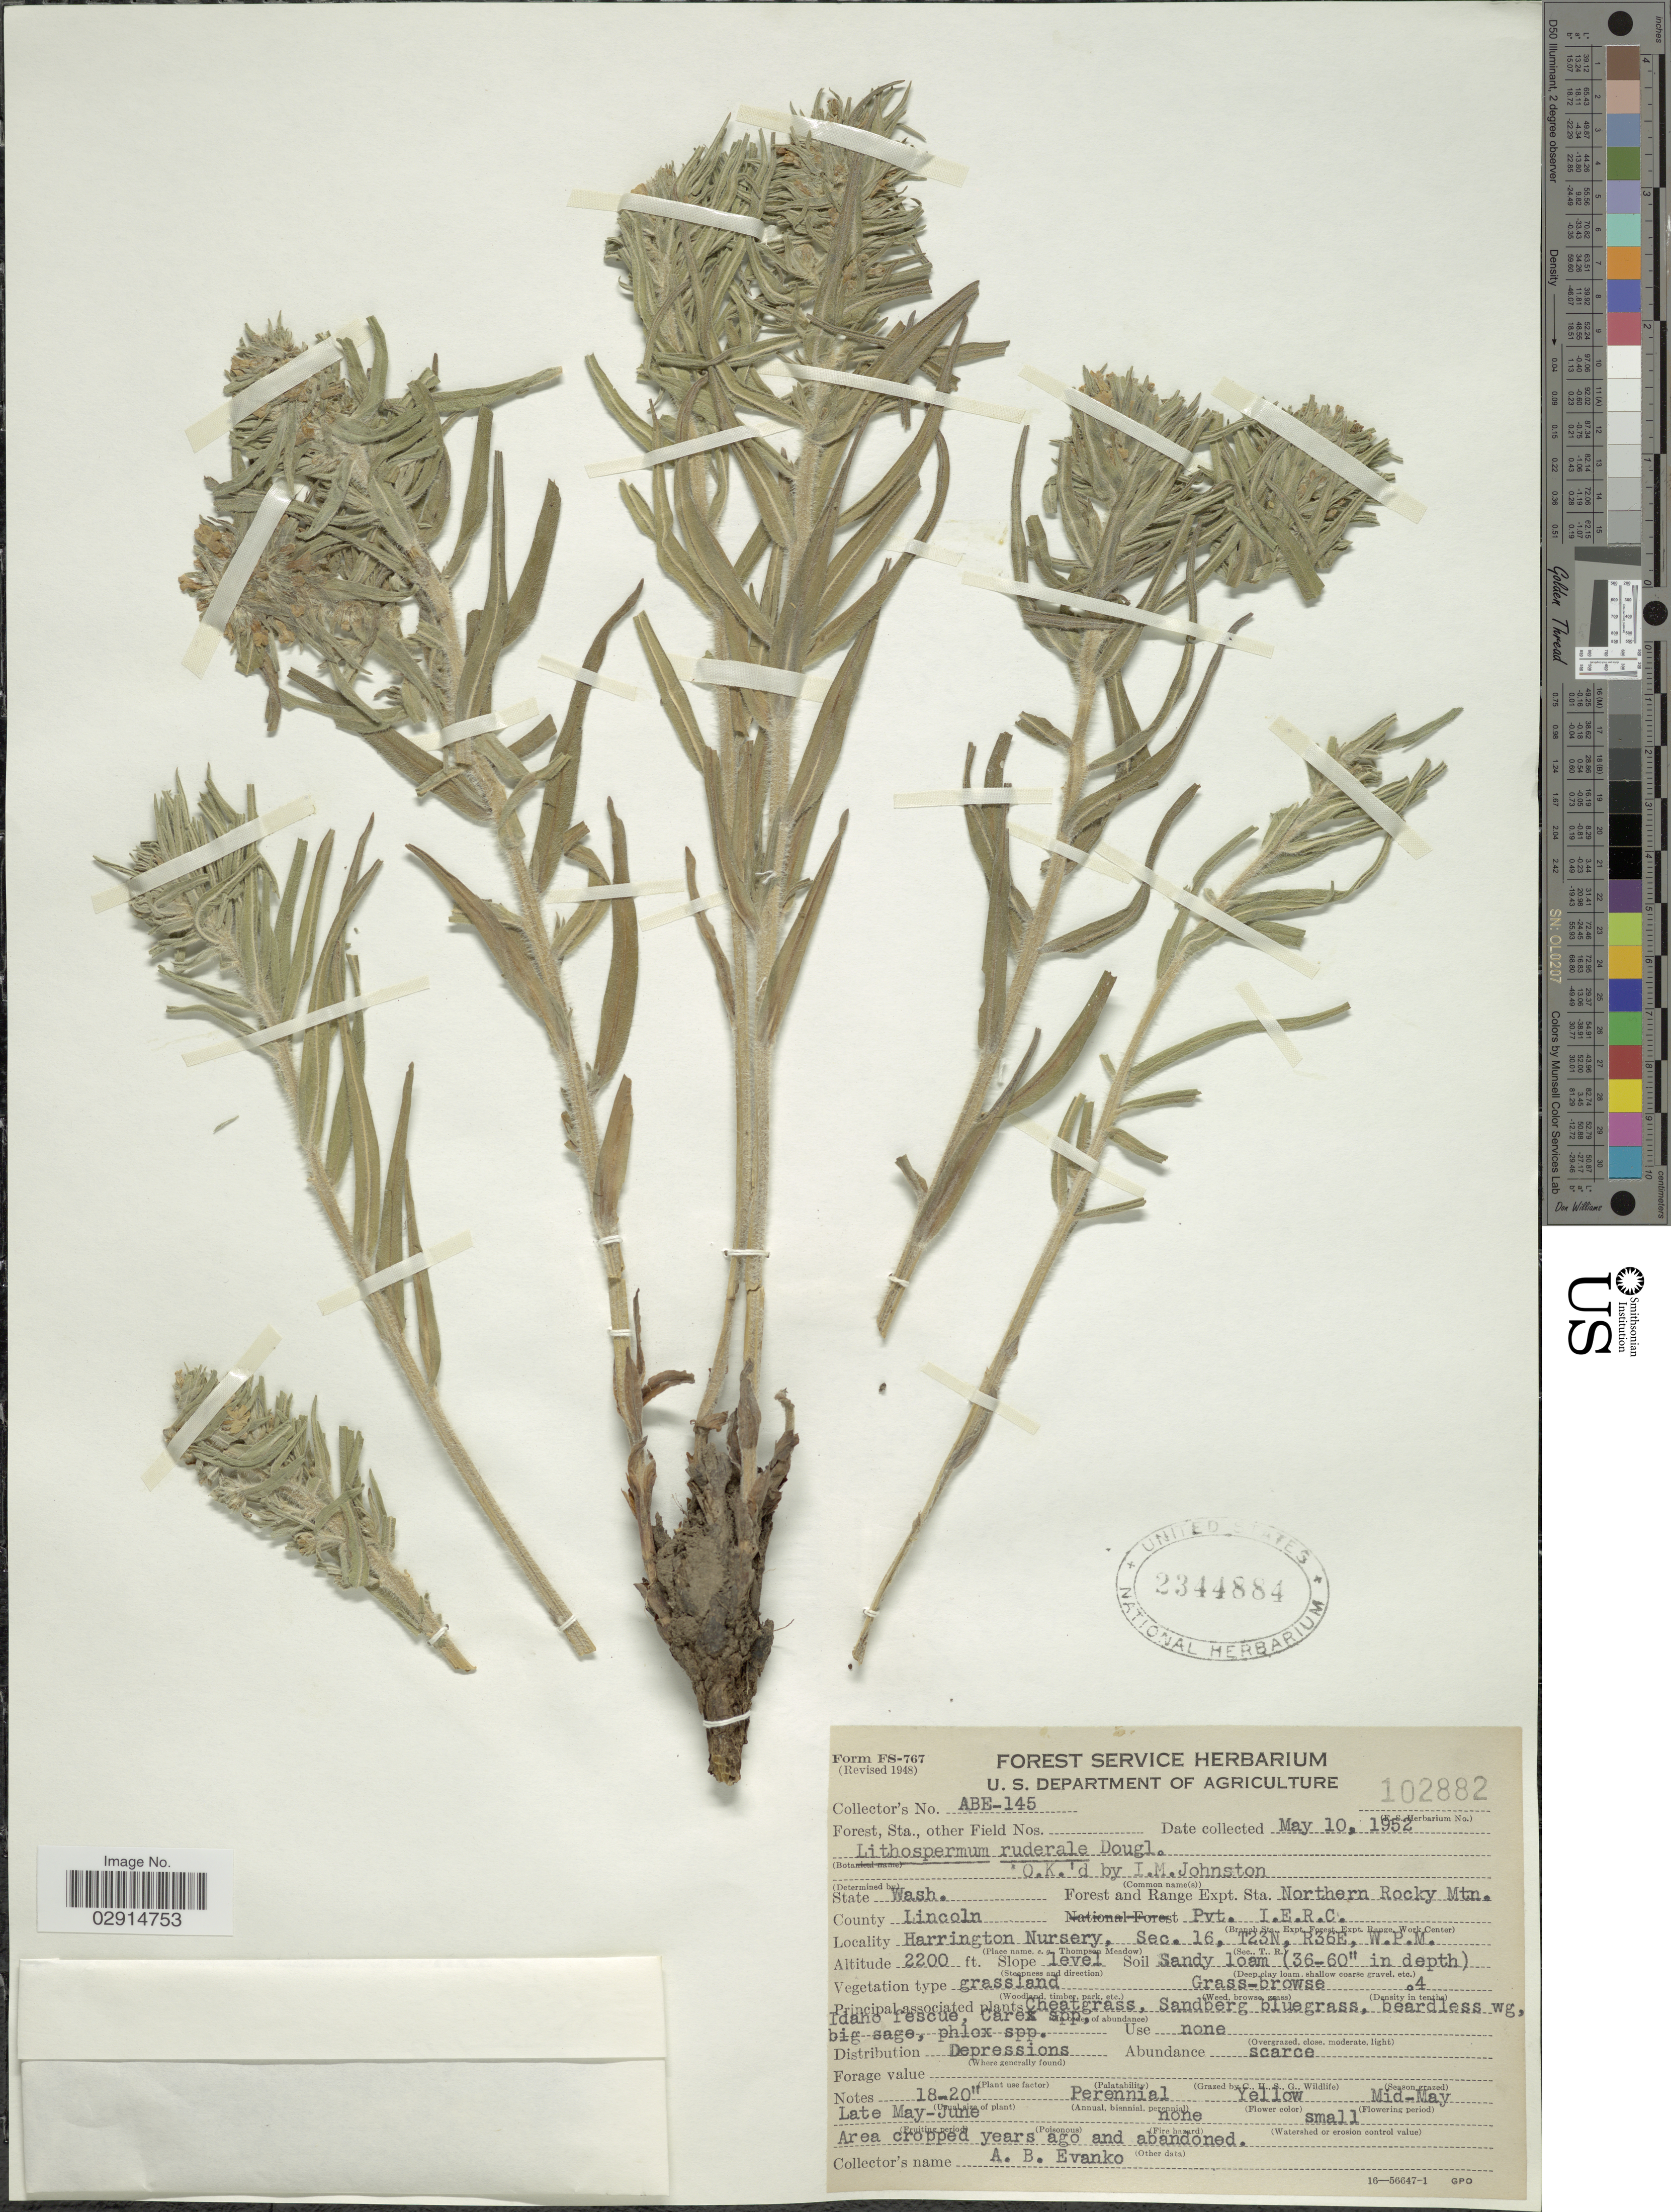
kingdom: Plantae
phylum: Tracheophyta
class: Magnoliopsida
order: Boraginales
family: Boraginaceae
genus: Lithospermum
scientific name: Lithospermum ruderale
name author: Douglas ex Lehm.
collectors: A. Evanko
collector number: ABE-145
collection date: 1952-05-10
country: United States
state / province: Washington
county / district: Lincoln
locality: Forest and Range Expt. Sta. Northern Rocky mtn., County Lincoln, Harrington Nursery.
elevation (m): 671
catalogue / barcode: US 2344884